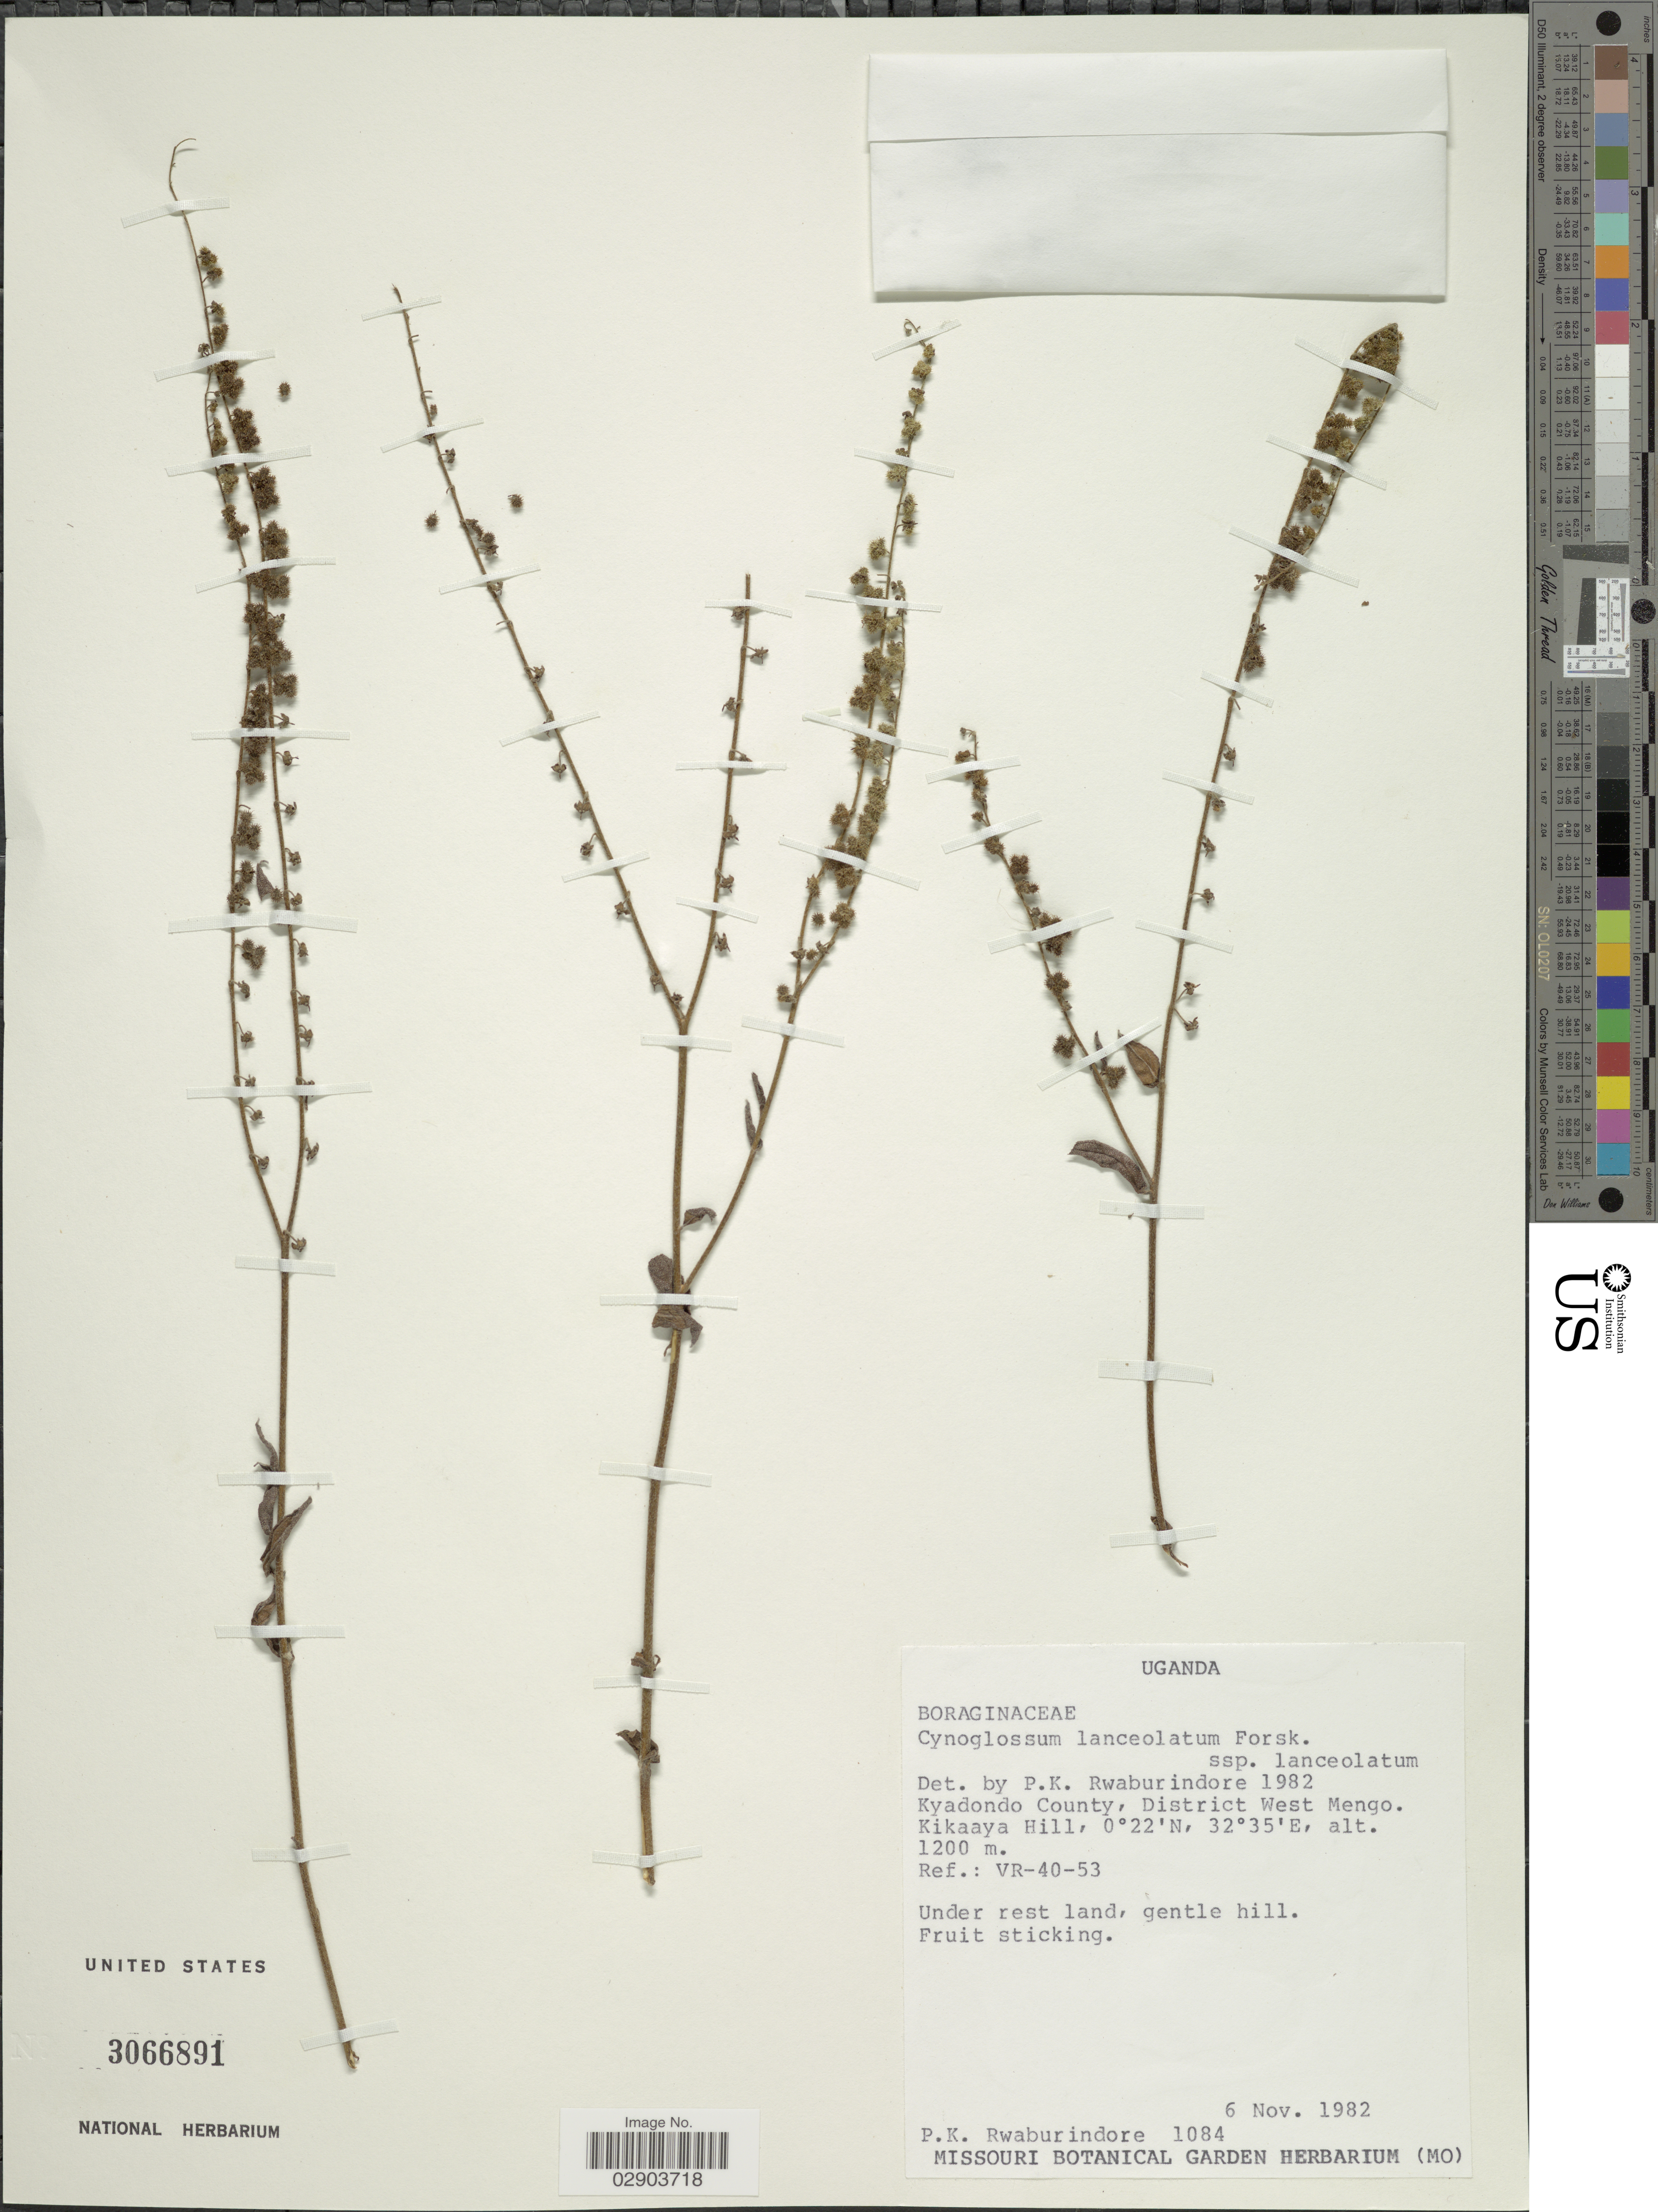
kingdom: Plantae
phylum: Tracheophyta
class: Magnoliopsida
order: Boraginales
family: Boraginaceae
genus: Cynoglossum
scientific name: Cynoglossum lanceolatum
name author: Forssk.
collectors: P. Rwaburindore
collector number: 1084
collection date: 1982-11-06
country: Uganda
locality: Kyadondo County, District West Mengo, Kikaaya Hill, Ref.: VR-40-53.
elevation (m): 1200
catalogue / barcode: US 3066891